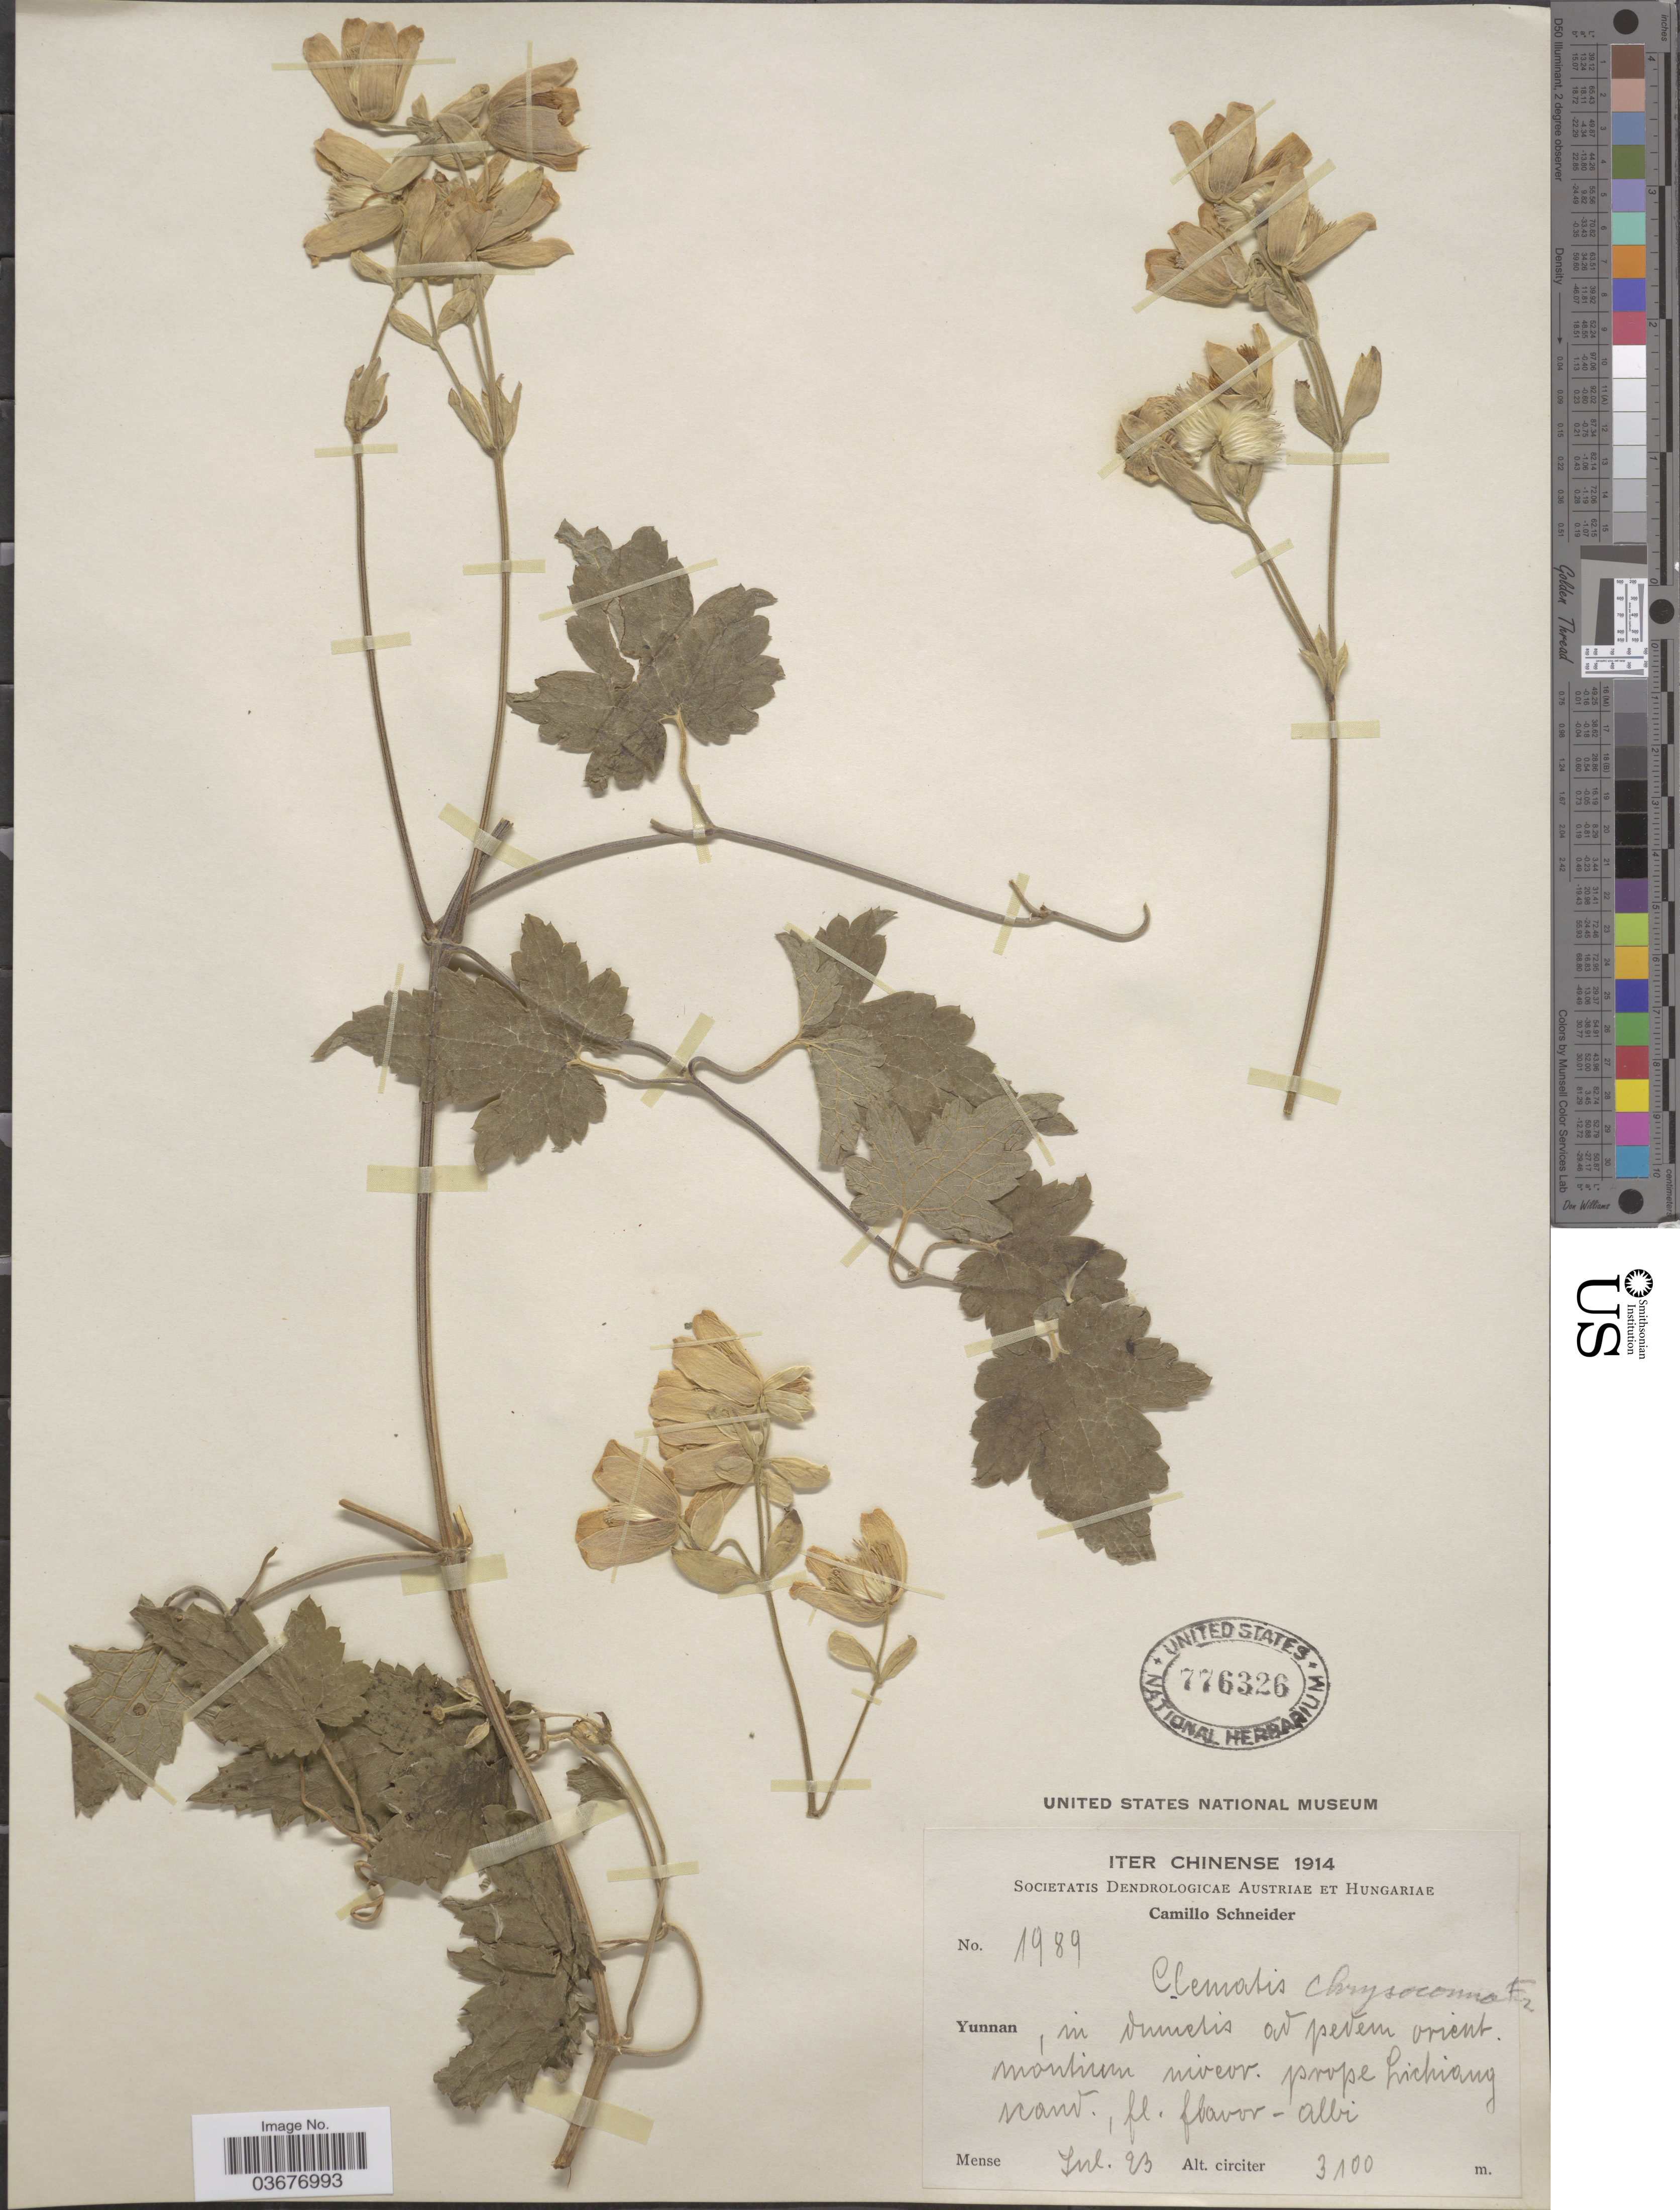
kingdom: Plantae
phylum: Tracheophyta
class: Magnoliopsida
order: Ranunculales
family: Ranunculaceae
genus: Clematis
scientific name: Clematis chrysocoma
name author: Franch.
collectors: C. K. Schneider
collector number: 1989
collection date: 1914-07-23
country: China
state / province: Yunnan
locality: In dumetis ad pedem orient. montium niveor. prope Lichiang.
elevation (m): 3100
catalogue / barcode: US 776326